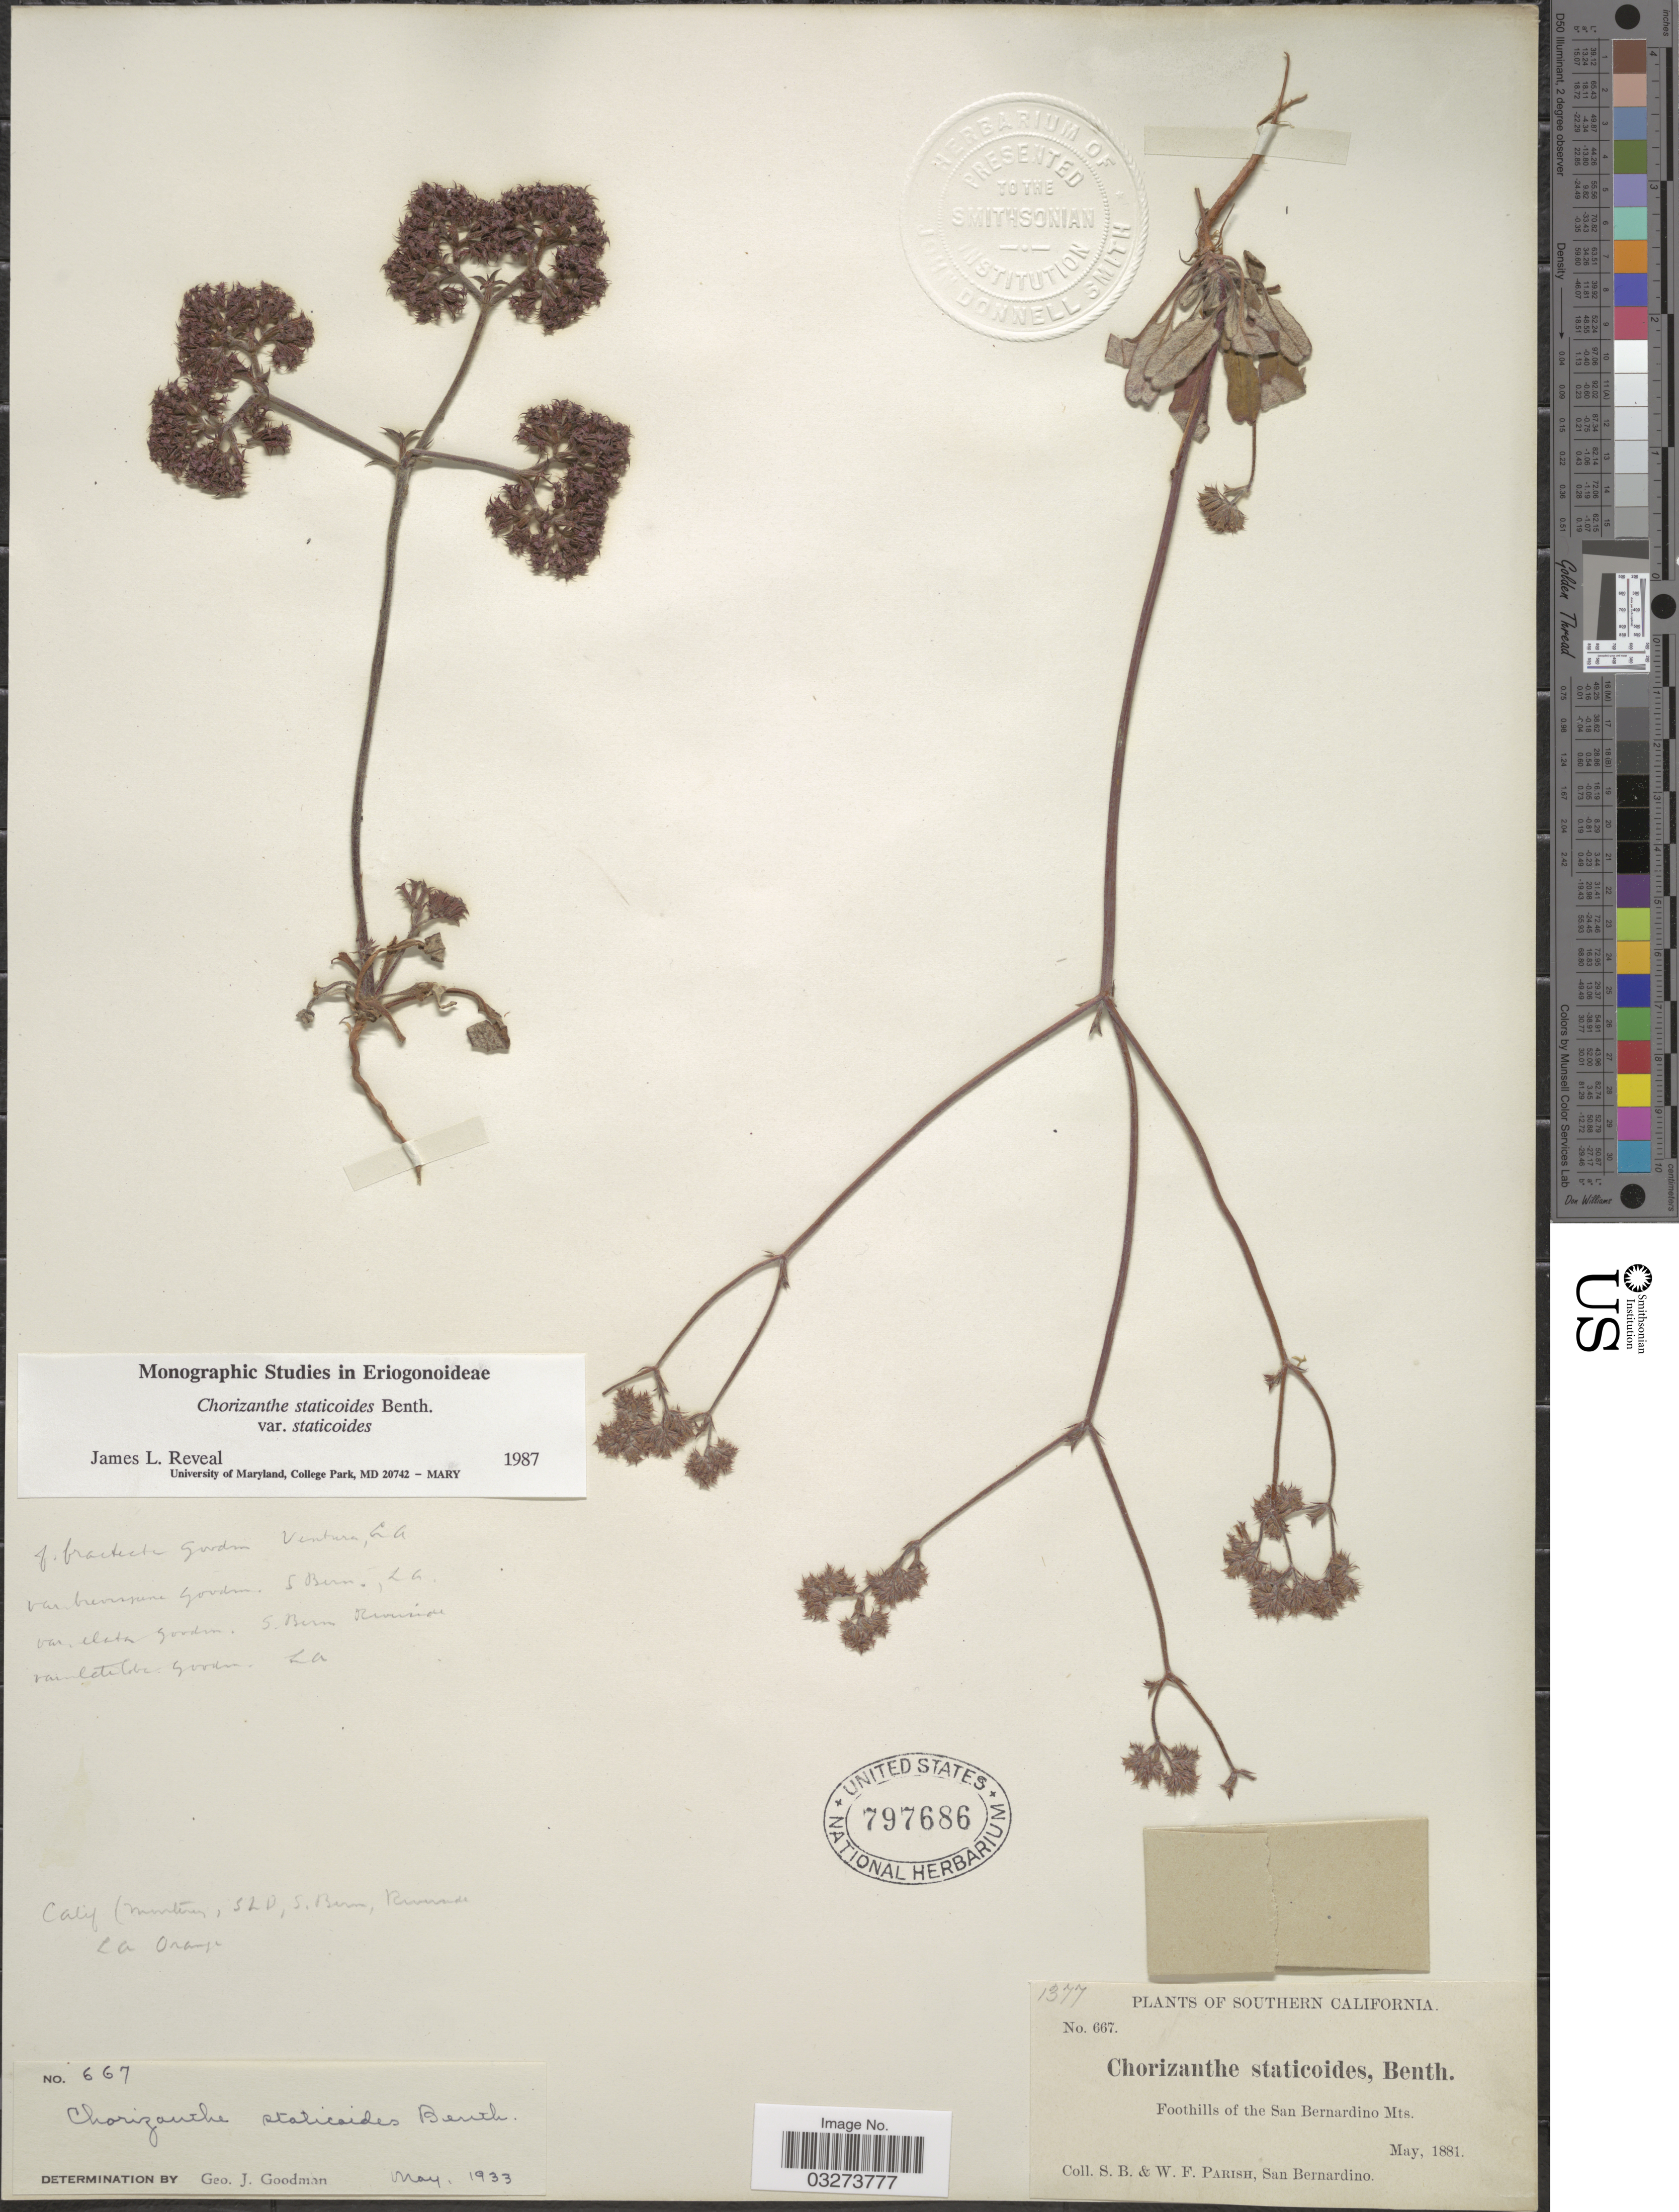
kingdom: Plantae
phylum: Tracheophyta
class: Magnoliopsida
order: Caryophyllales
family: Polygonaceae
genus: Chorizanthe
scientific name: Chorizanthe staticoides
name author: Benth.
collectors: S. B. Parish & W. F. Parish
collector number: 667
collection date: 1881-05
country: United States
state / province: California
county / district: San Bernardino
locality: Southern California. Foothills of the San Bernardino Mts.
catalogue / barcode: US 797686